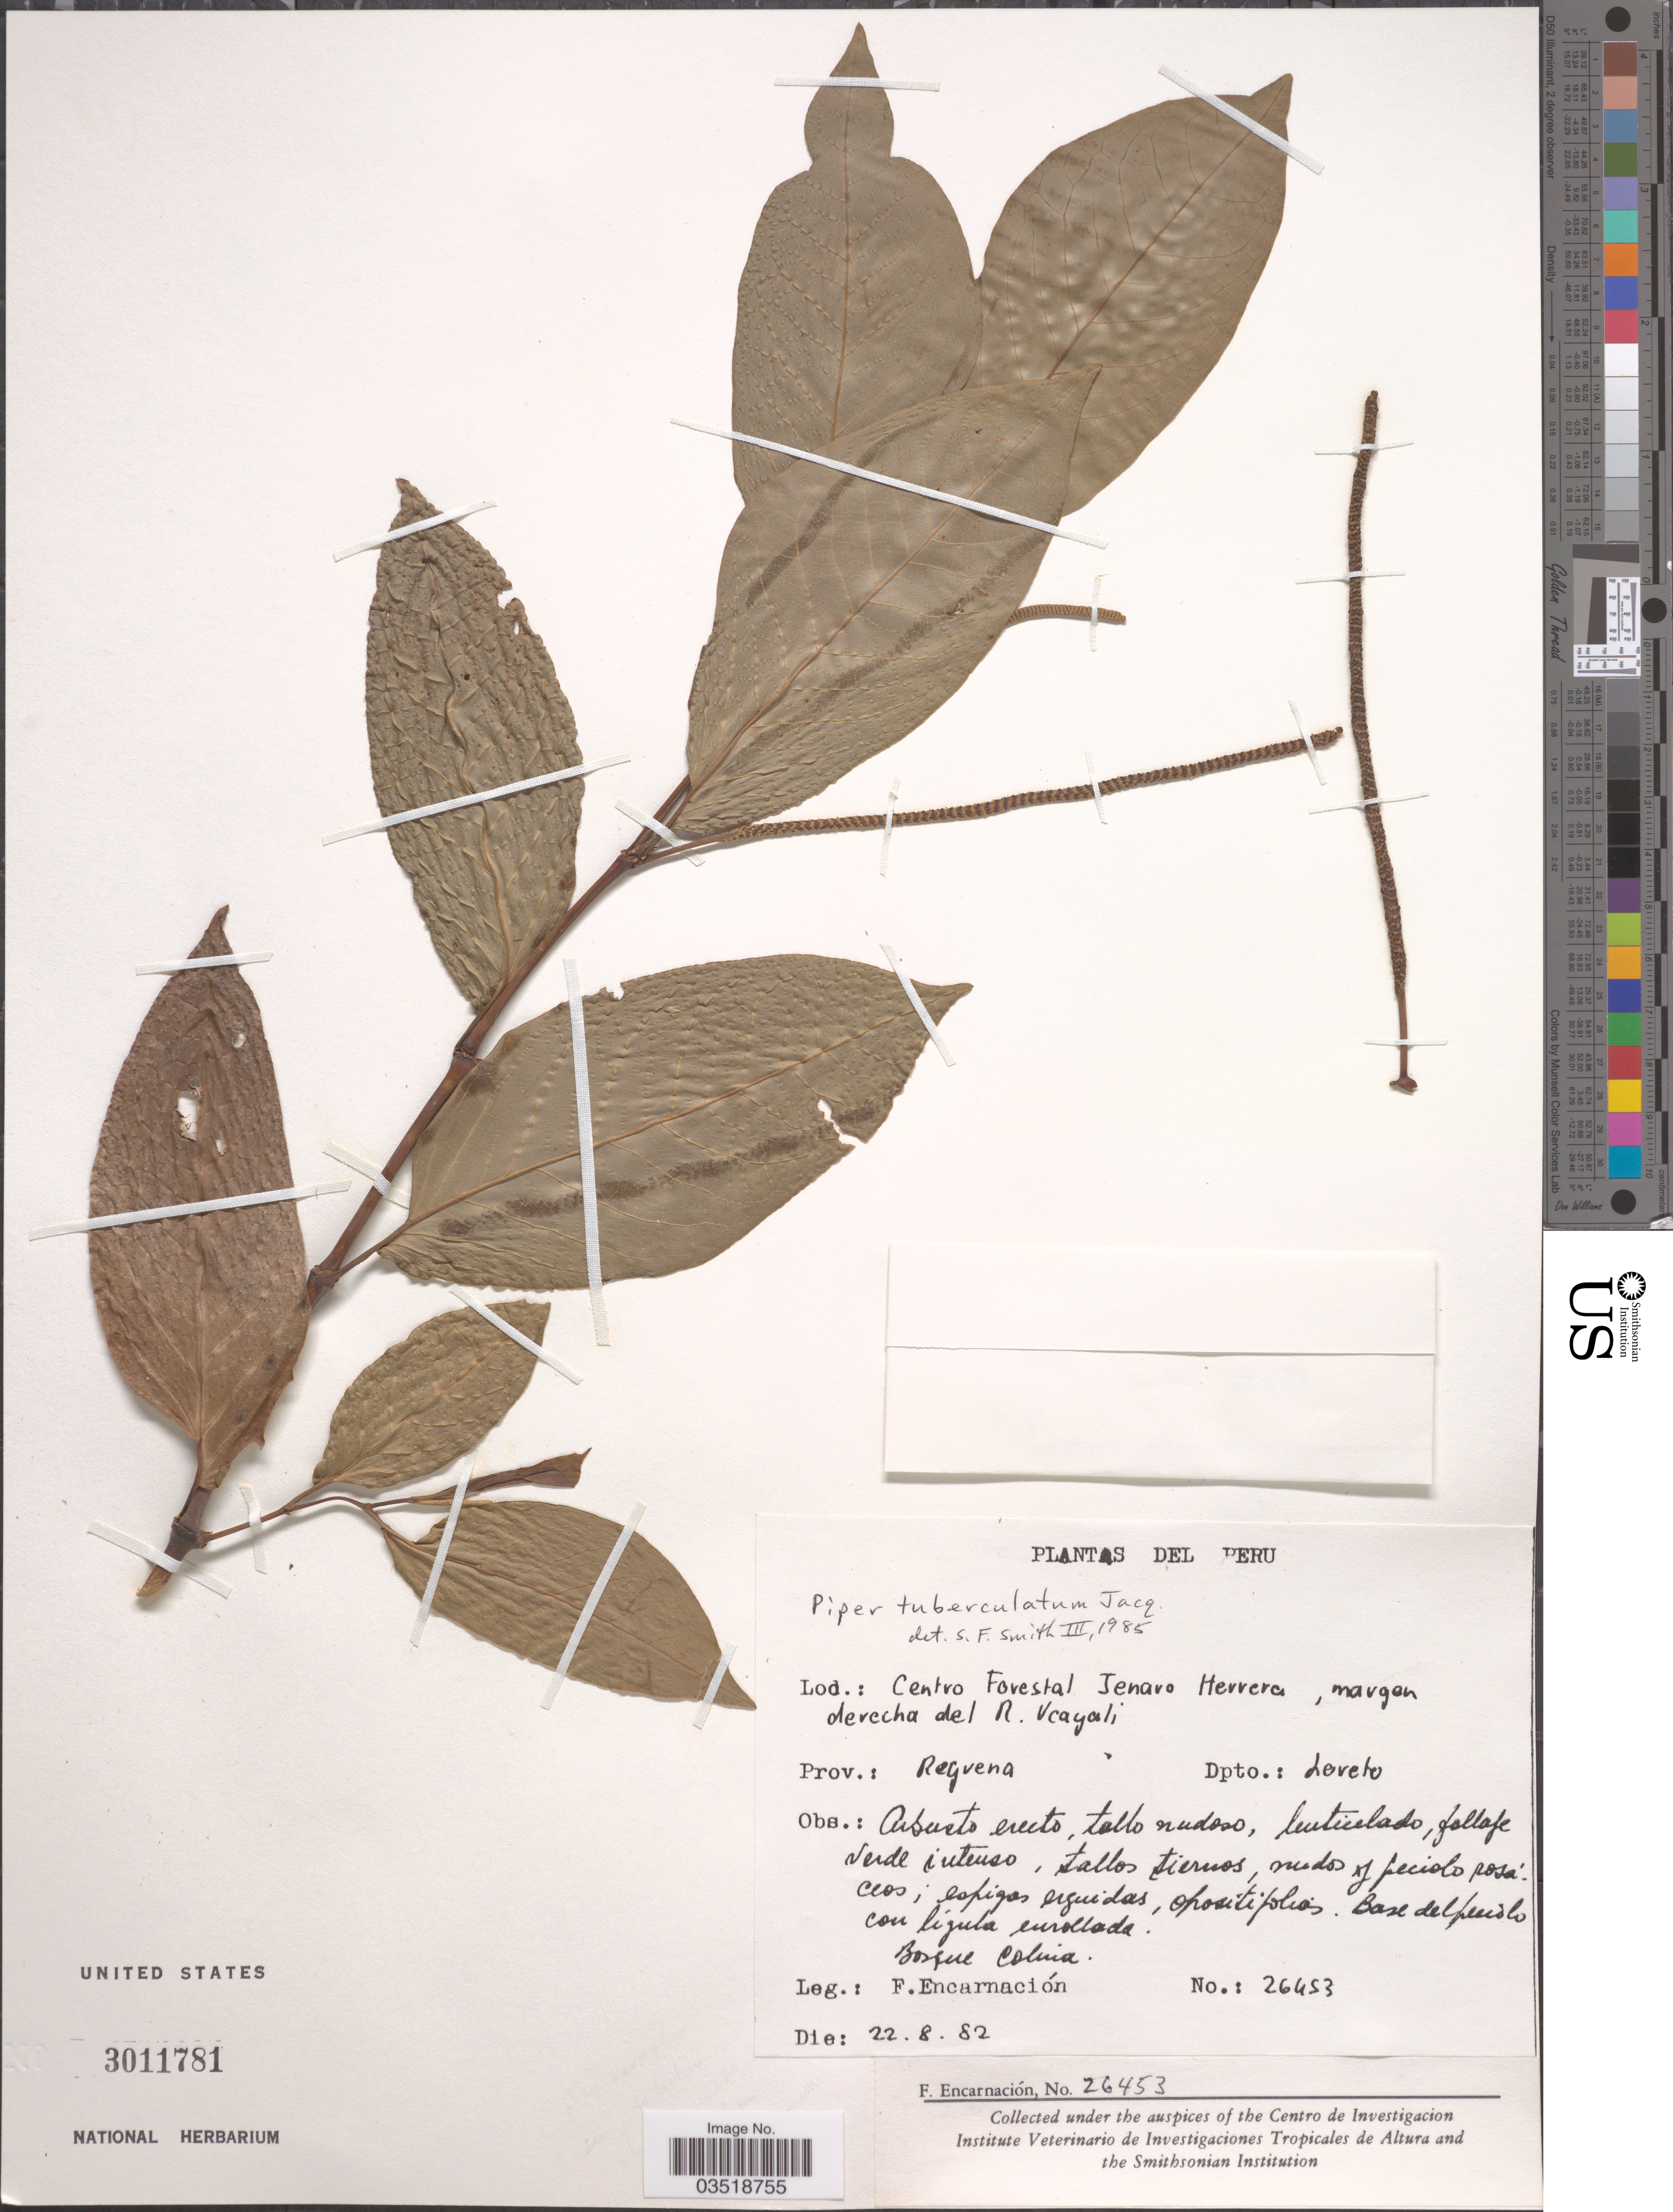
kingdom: Plantae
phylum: Tracheophyta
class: Magnoliopsida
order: Piperales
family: Piperaceae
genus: Piper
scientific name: Piper tuberculatum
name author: Jacq.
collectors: F. Encarnación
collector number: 26453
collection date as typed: Transcribed d/m/y: 22/8/82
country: Peru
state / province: Loreto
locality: Centro Forestal Jenaro Herrera, margen derecha del R. Ucayuli. Prov.: Requena. Dpto.: Loreto.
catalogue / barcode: US 3011781